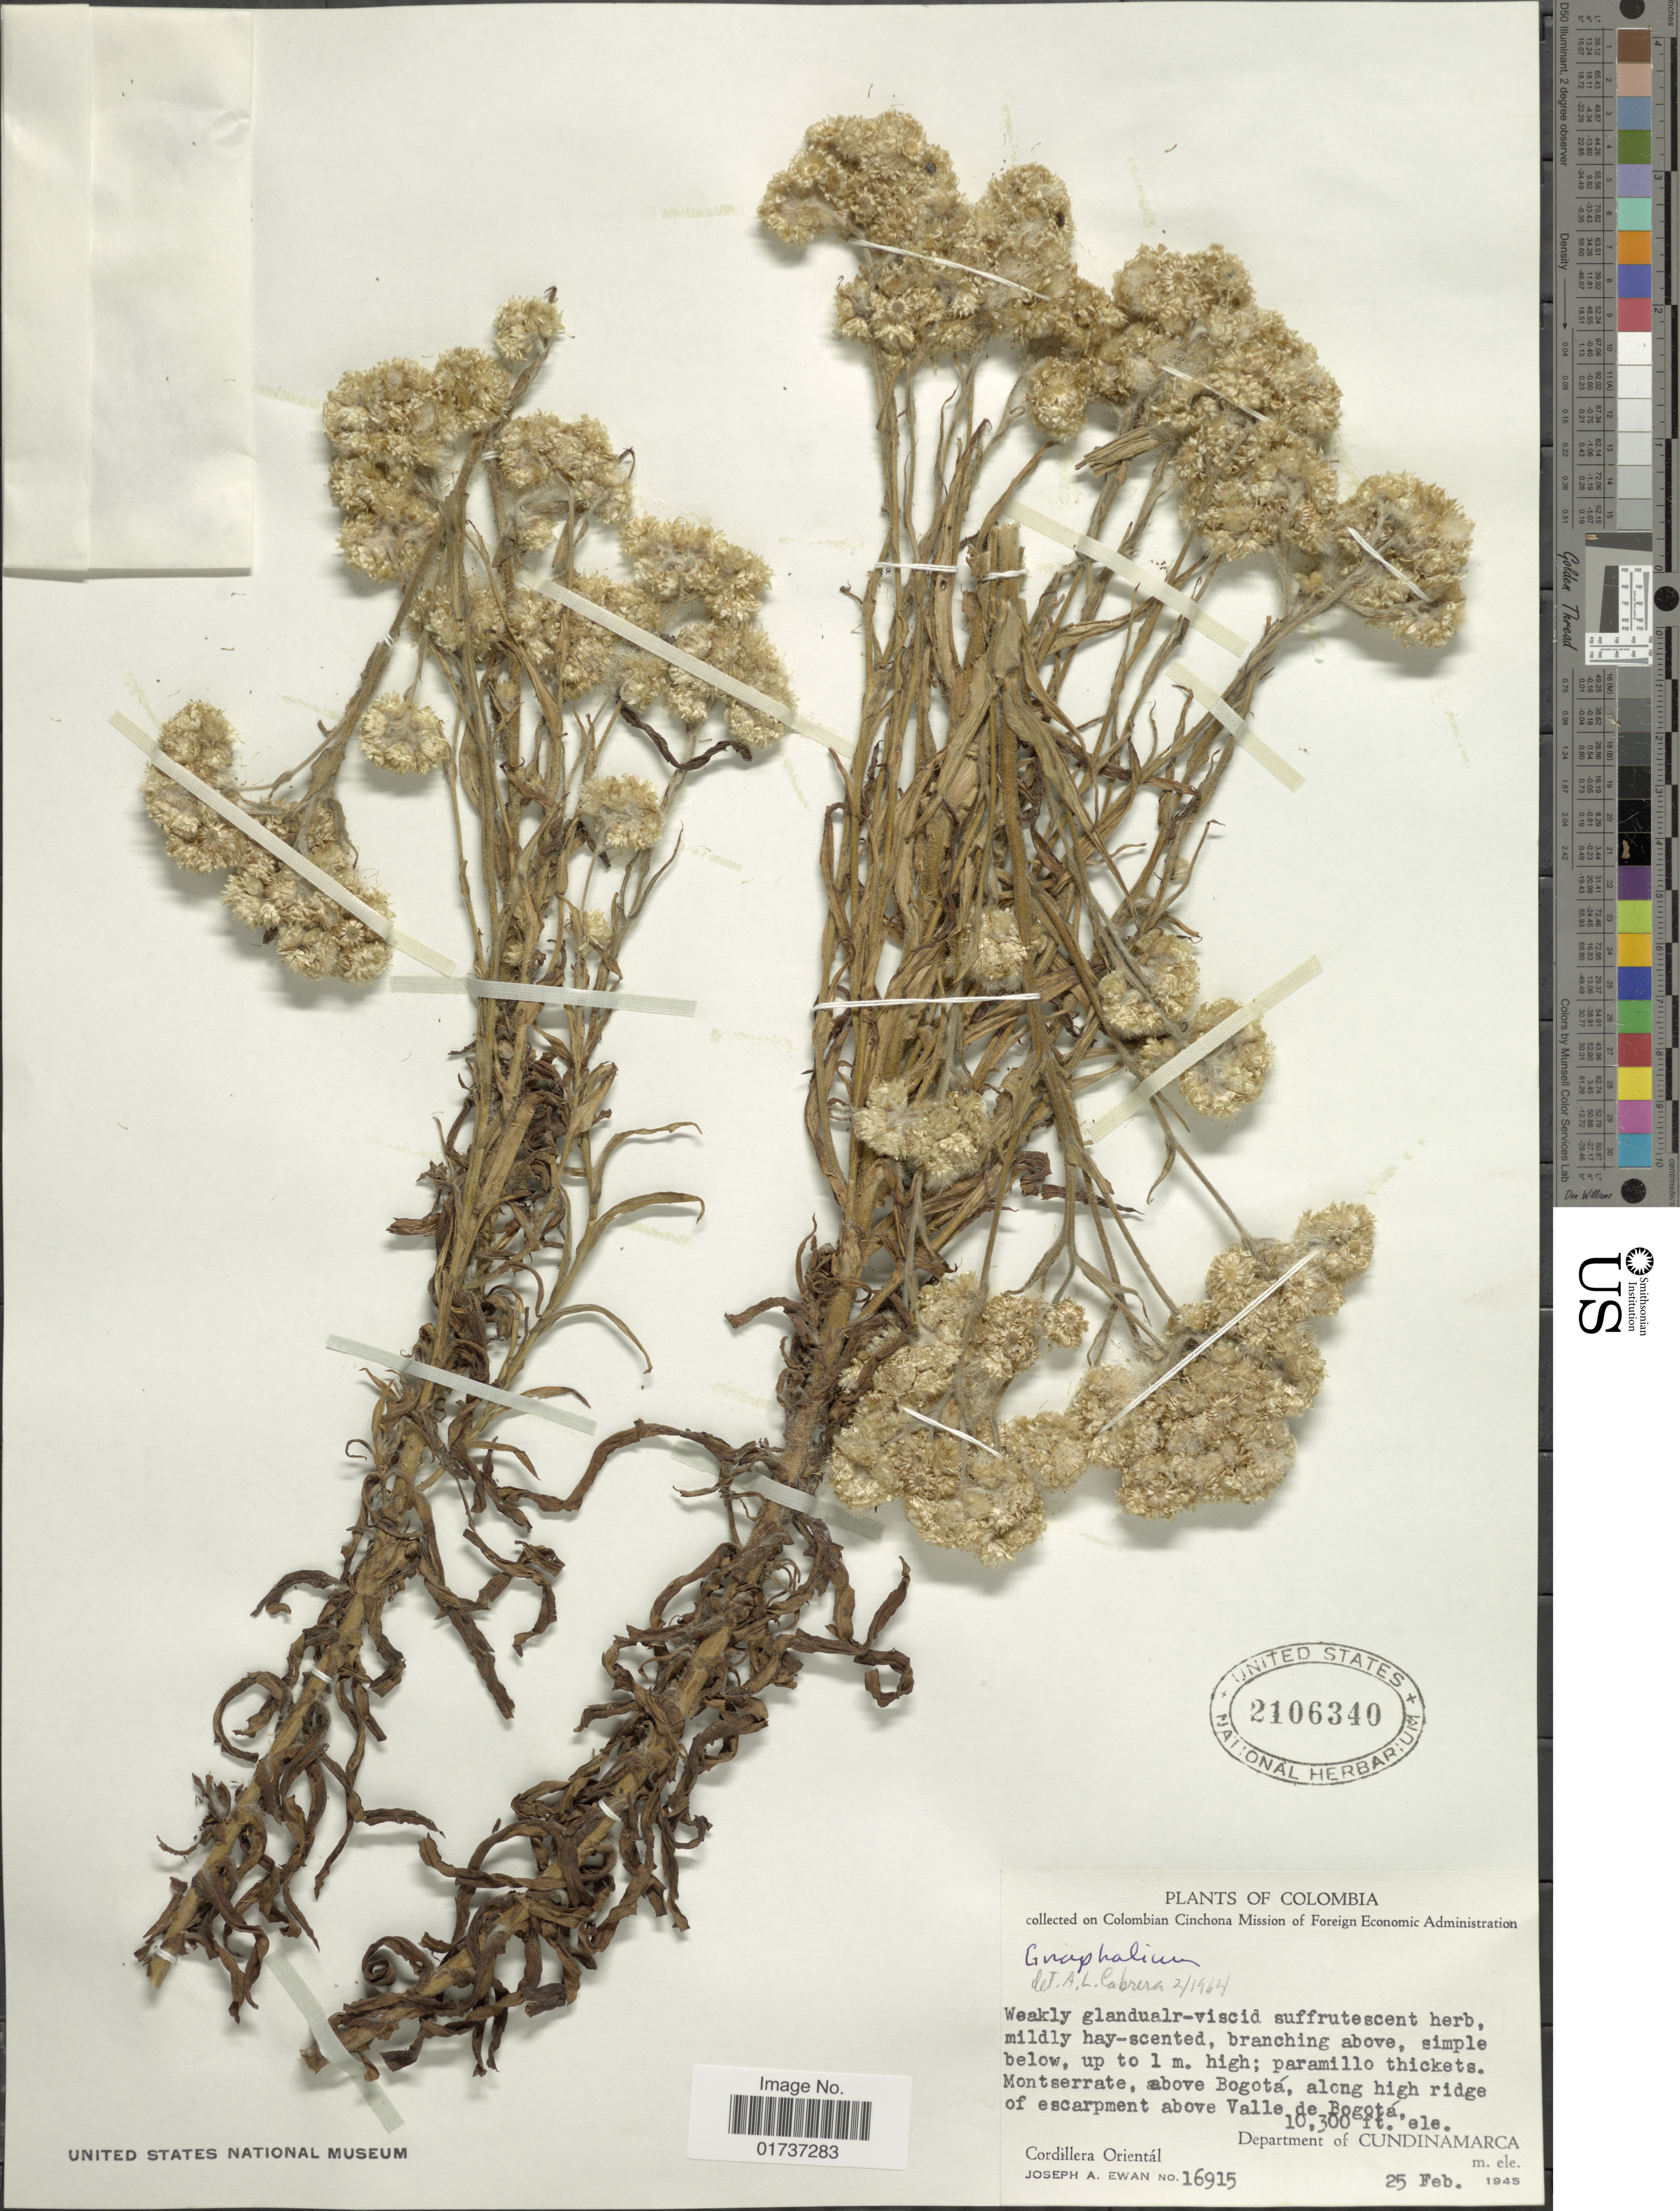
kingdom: Plantae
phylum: Tracheophyta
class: Magnoliopsida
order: Asterales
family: Asteraceae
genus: Gnaphalium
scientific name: Gnaphalium sp.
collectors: J. A. Ewan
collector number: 16915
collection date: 1945-02-25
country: Colombia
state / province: Cundinamarca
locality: Monserrate, above Bogotá, along high ridge of escarpment above Valle de Bogota, Department of Cundinamarca, Cordillera Orientál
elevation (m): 3139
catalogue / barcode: US 2106340